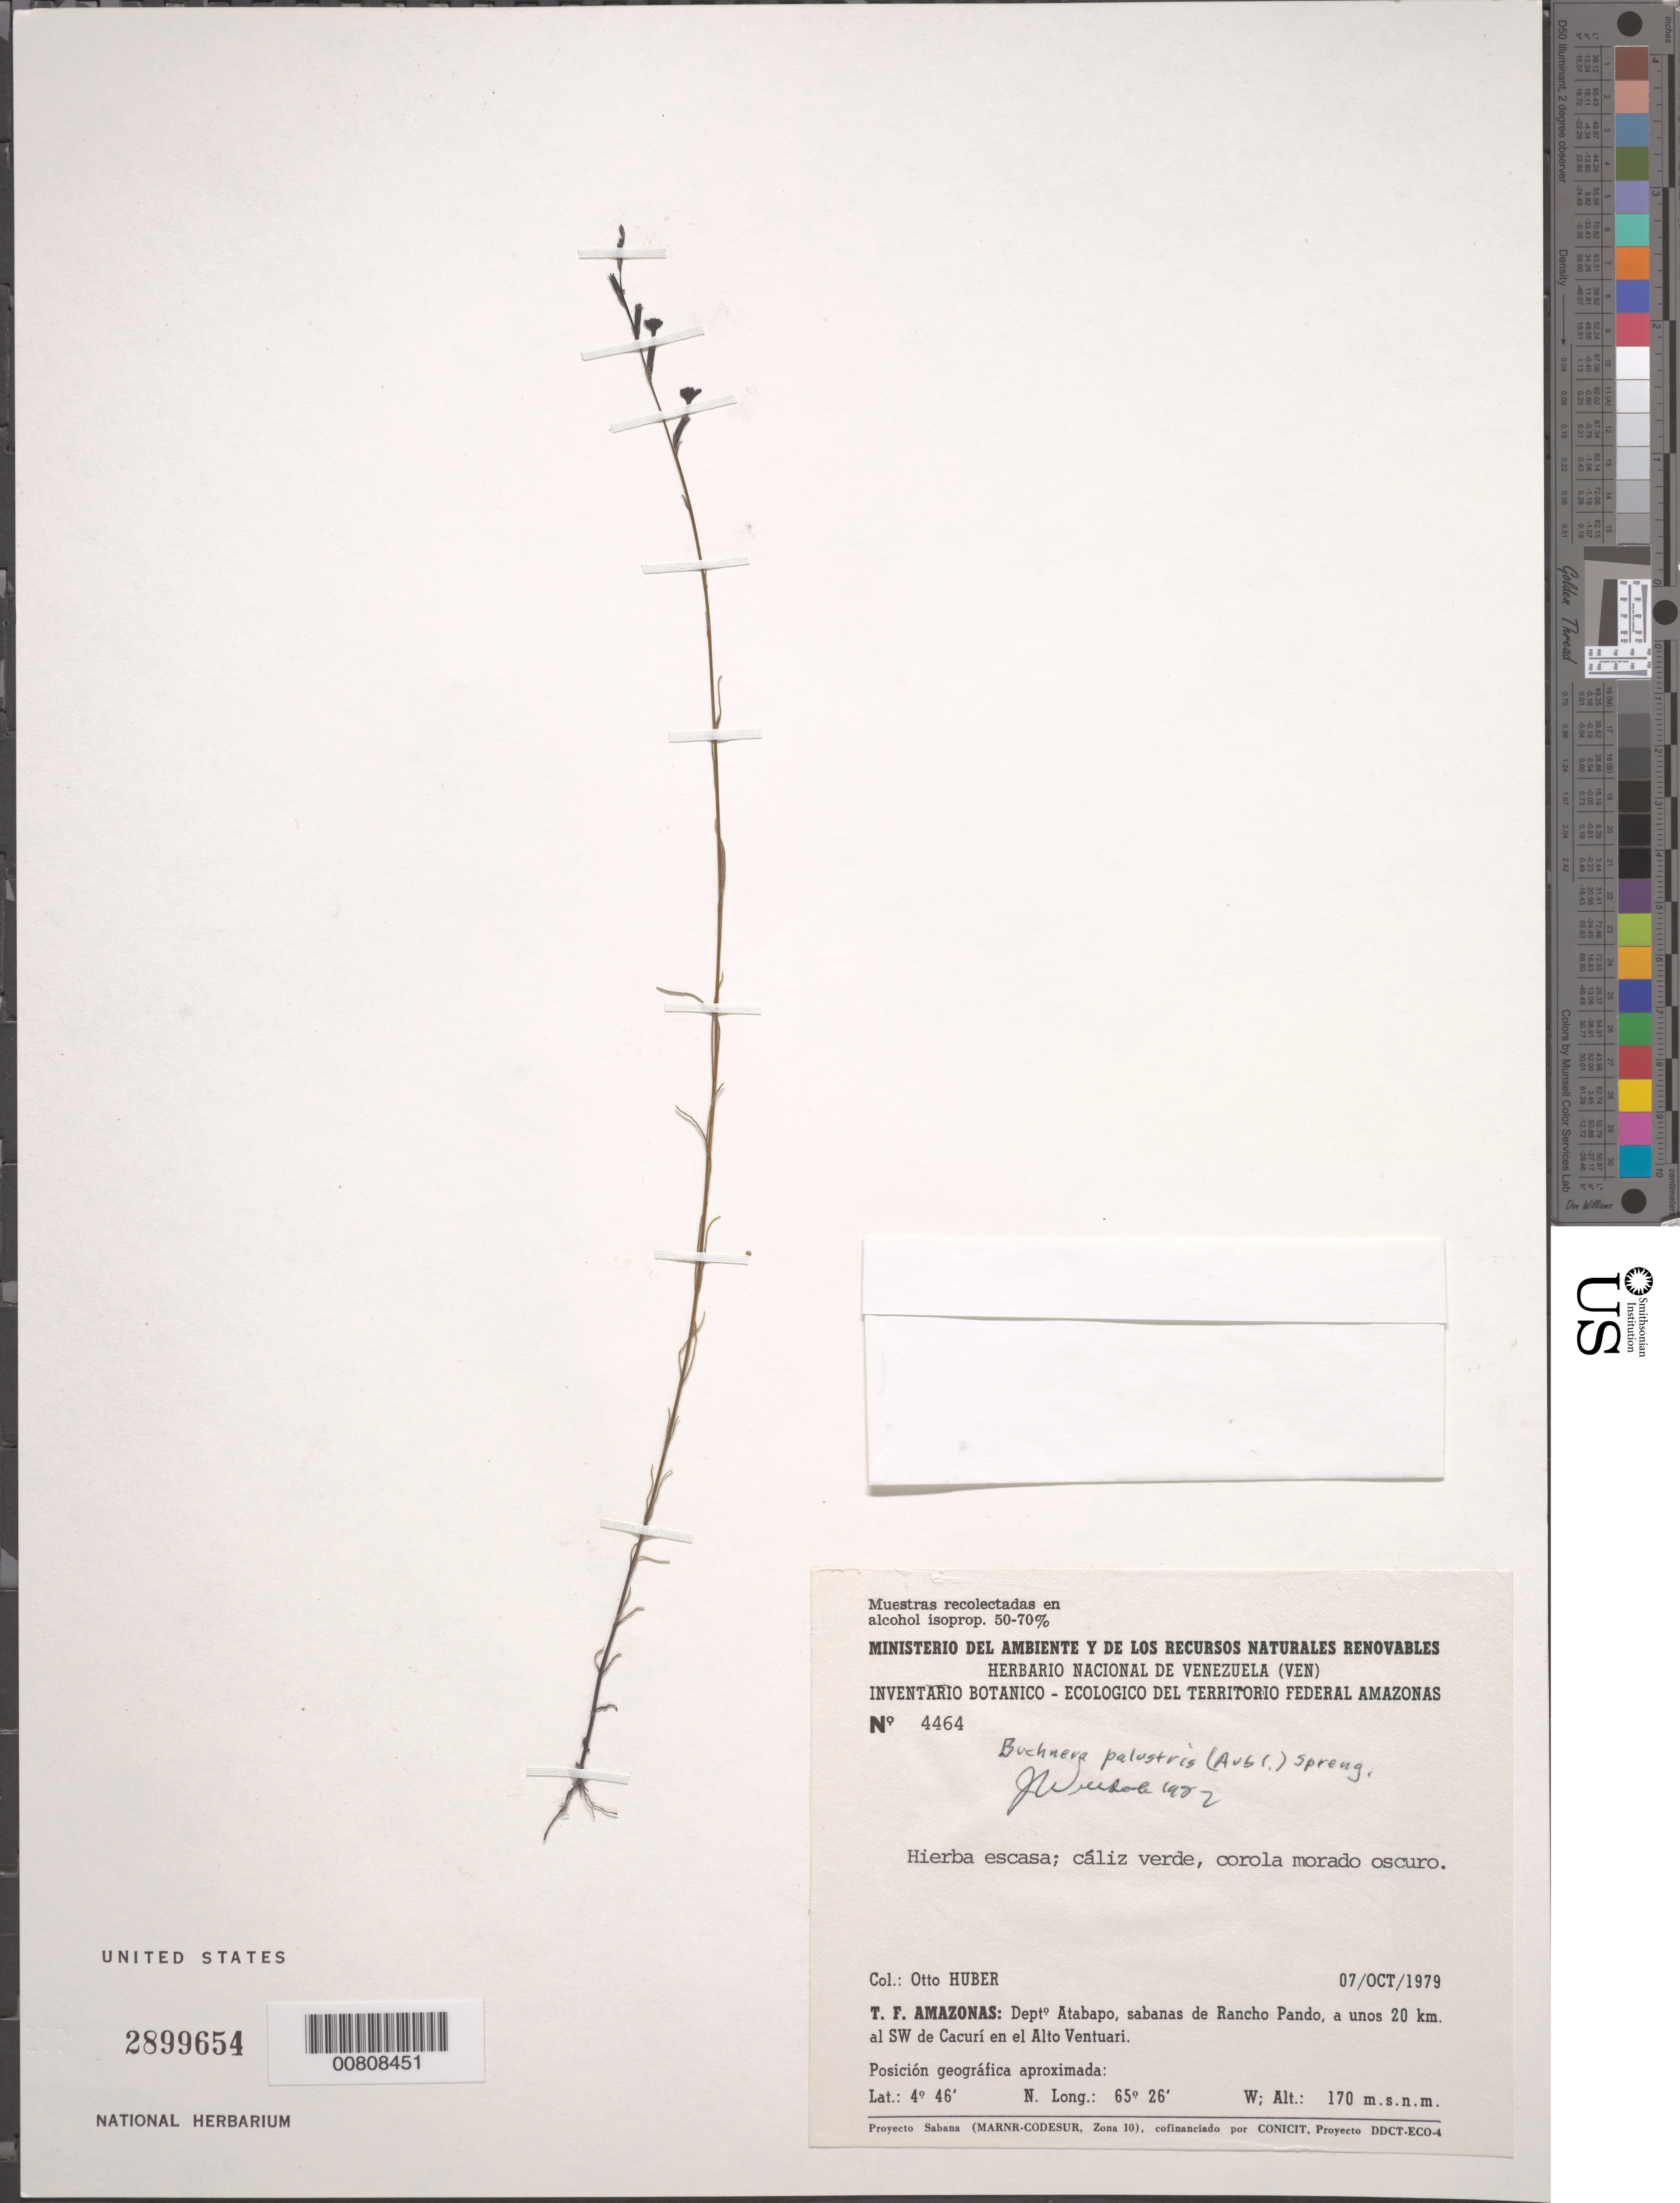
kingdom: Plantae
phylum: Tracheophyta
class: Magnoliopsida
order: Lamiales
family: Orobanchaceae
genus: Buchnera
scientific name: Buchnera palustris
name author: (Aubl.) Spreng.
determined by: Wurdack, John J., (US), US (UNITED STATES)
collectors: O. Huber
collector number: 4464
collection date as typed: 7-Oct-79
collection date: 1979-10-07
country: Venezuela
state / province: Amazonas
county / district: Atabapo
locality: Rancho Pando, a unos 20 km SW de Cacurí en el Alto Ventuarí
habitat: Sabana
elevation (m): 170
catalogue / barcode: US 2899654